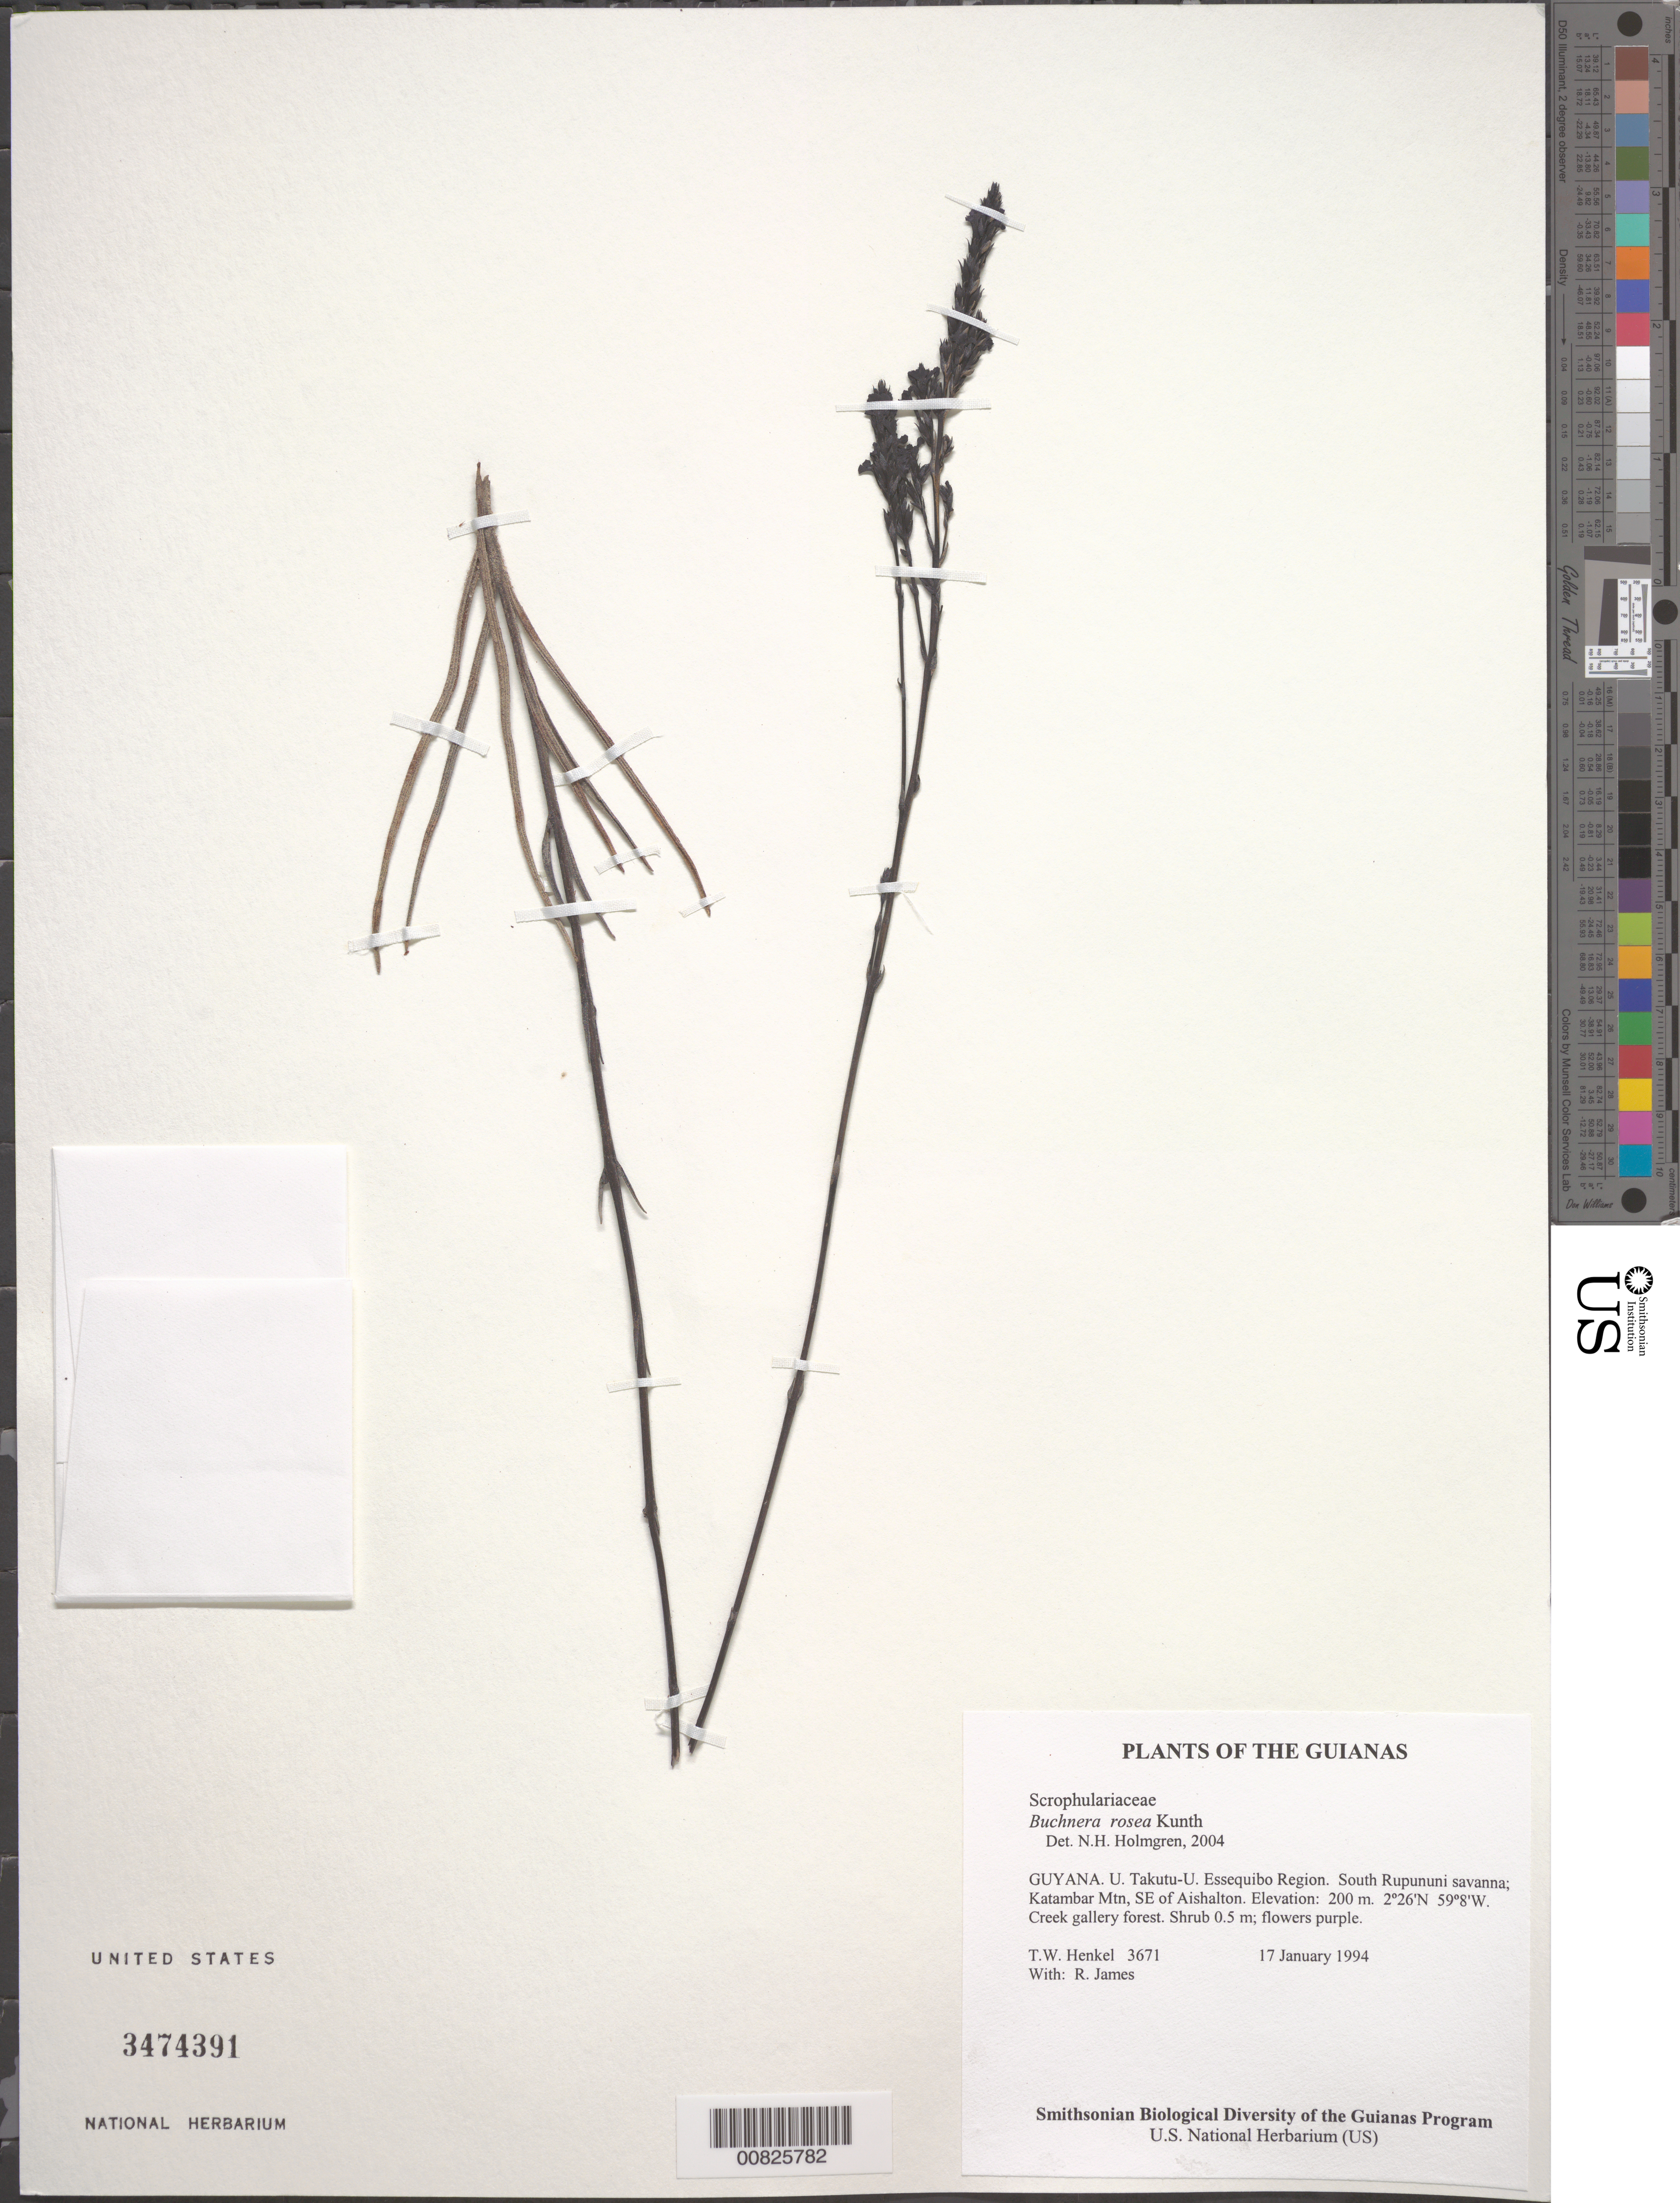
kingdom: Plantae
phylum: Tracheophyta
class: Magnoliopsida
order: Lamiales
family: Orobanchaceae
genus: Buchnera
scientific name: Buchnera rosea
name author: Kunth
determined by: Holmgren, N. H., (NY), New York Botanical Garden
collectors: T. Henkel & R. James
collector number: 3671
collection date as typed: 17 January 1994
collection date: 1994-01-17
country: Guyana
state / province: U. Takutu-U. Essequibo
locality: South Rupununi savanna; Katambar Mtn, SE of Aishalton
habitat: Creek gallery forest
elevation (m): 200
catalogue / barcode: US 3474391